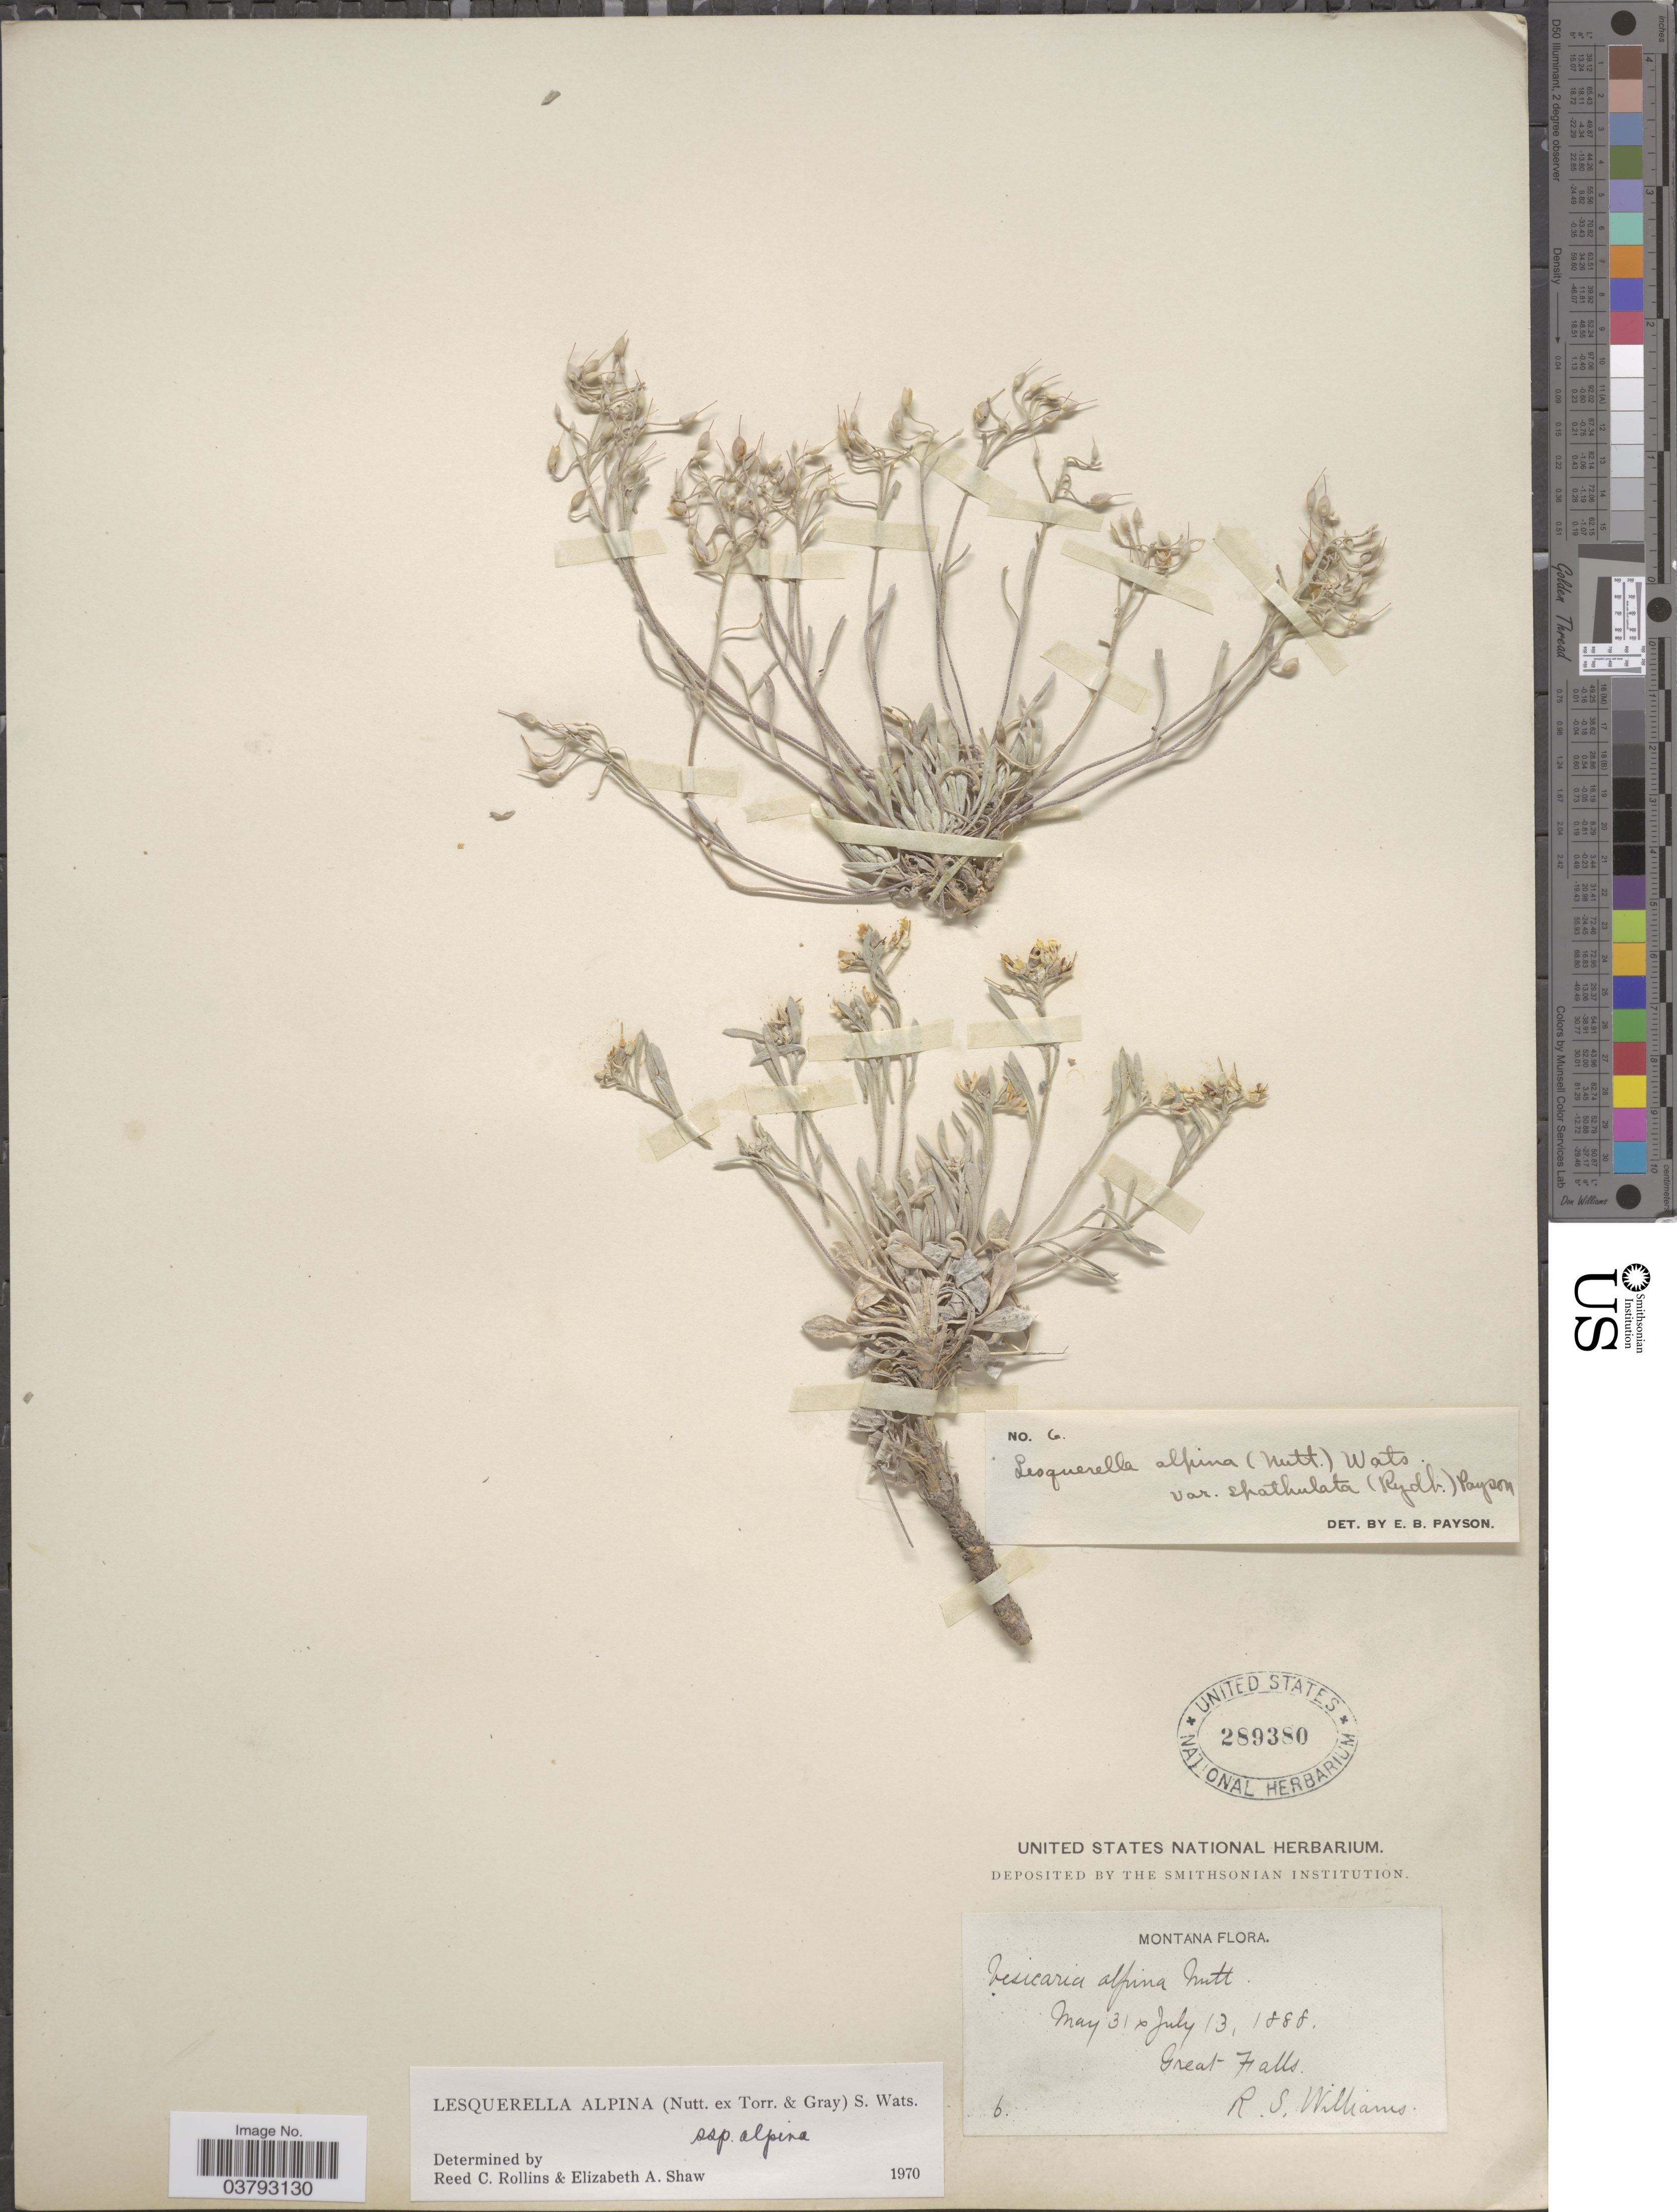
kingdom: Plantae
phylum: Tracheophyta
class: Magnoliopsida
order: Brassicales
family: Brassicaceae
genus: Lesquerella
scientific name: Lesquerella alpina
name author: (Nutt.) S. Watson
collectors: R. S. Williams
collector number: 6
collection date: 1888-05-31/1888-07-13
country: United States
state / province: Montana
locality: Great Falls.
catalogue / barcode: US 289380